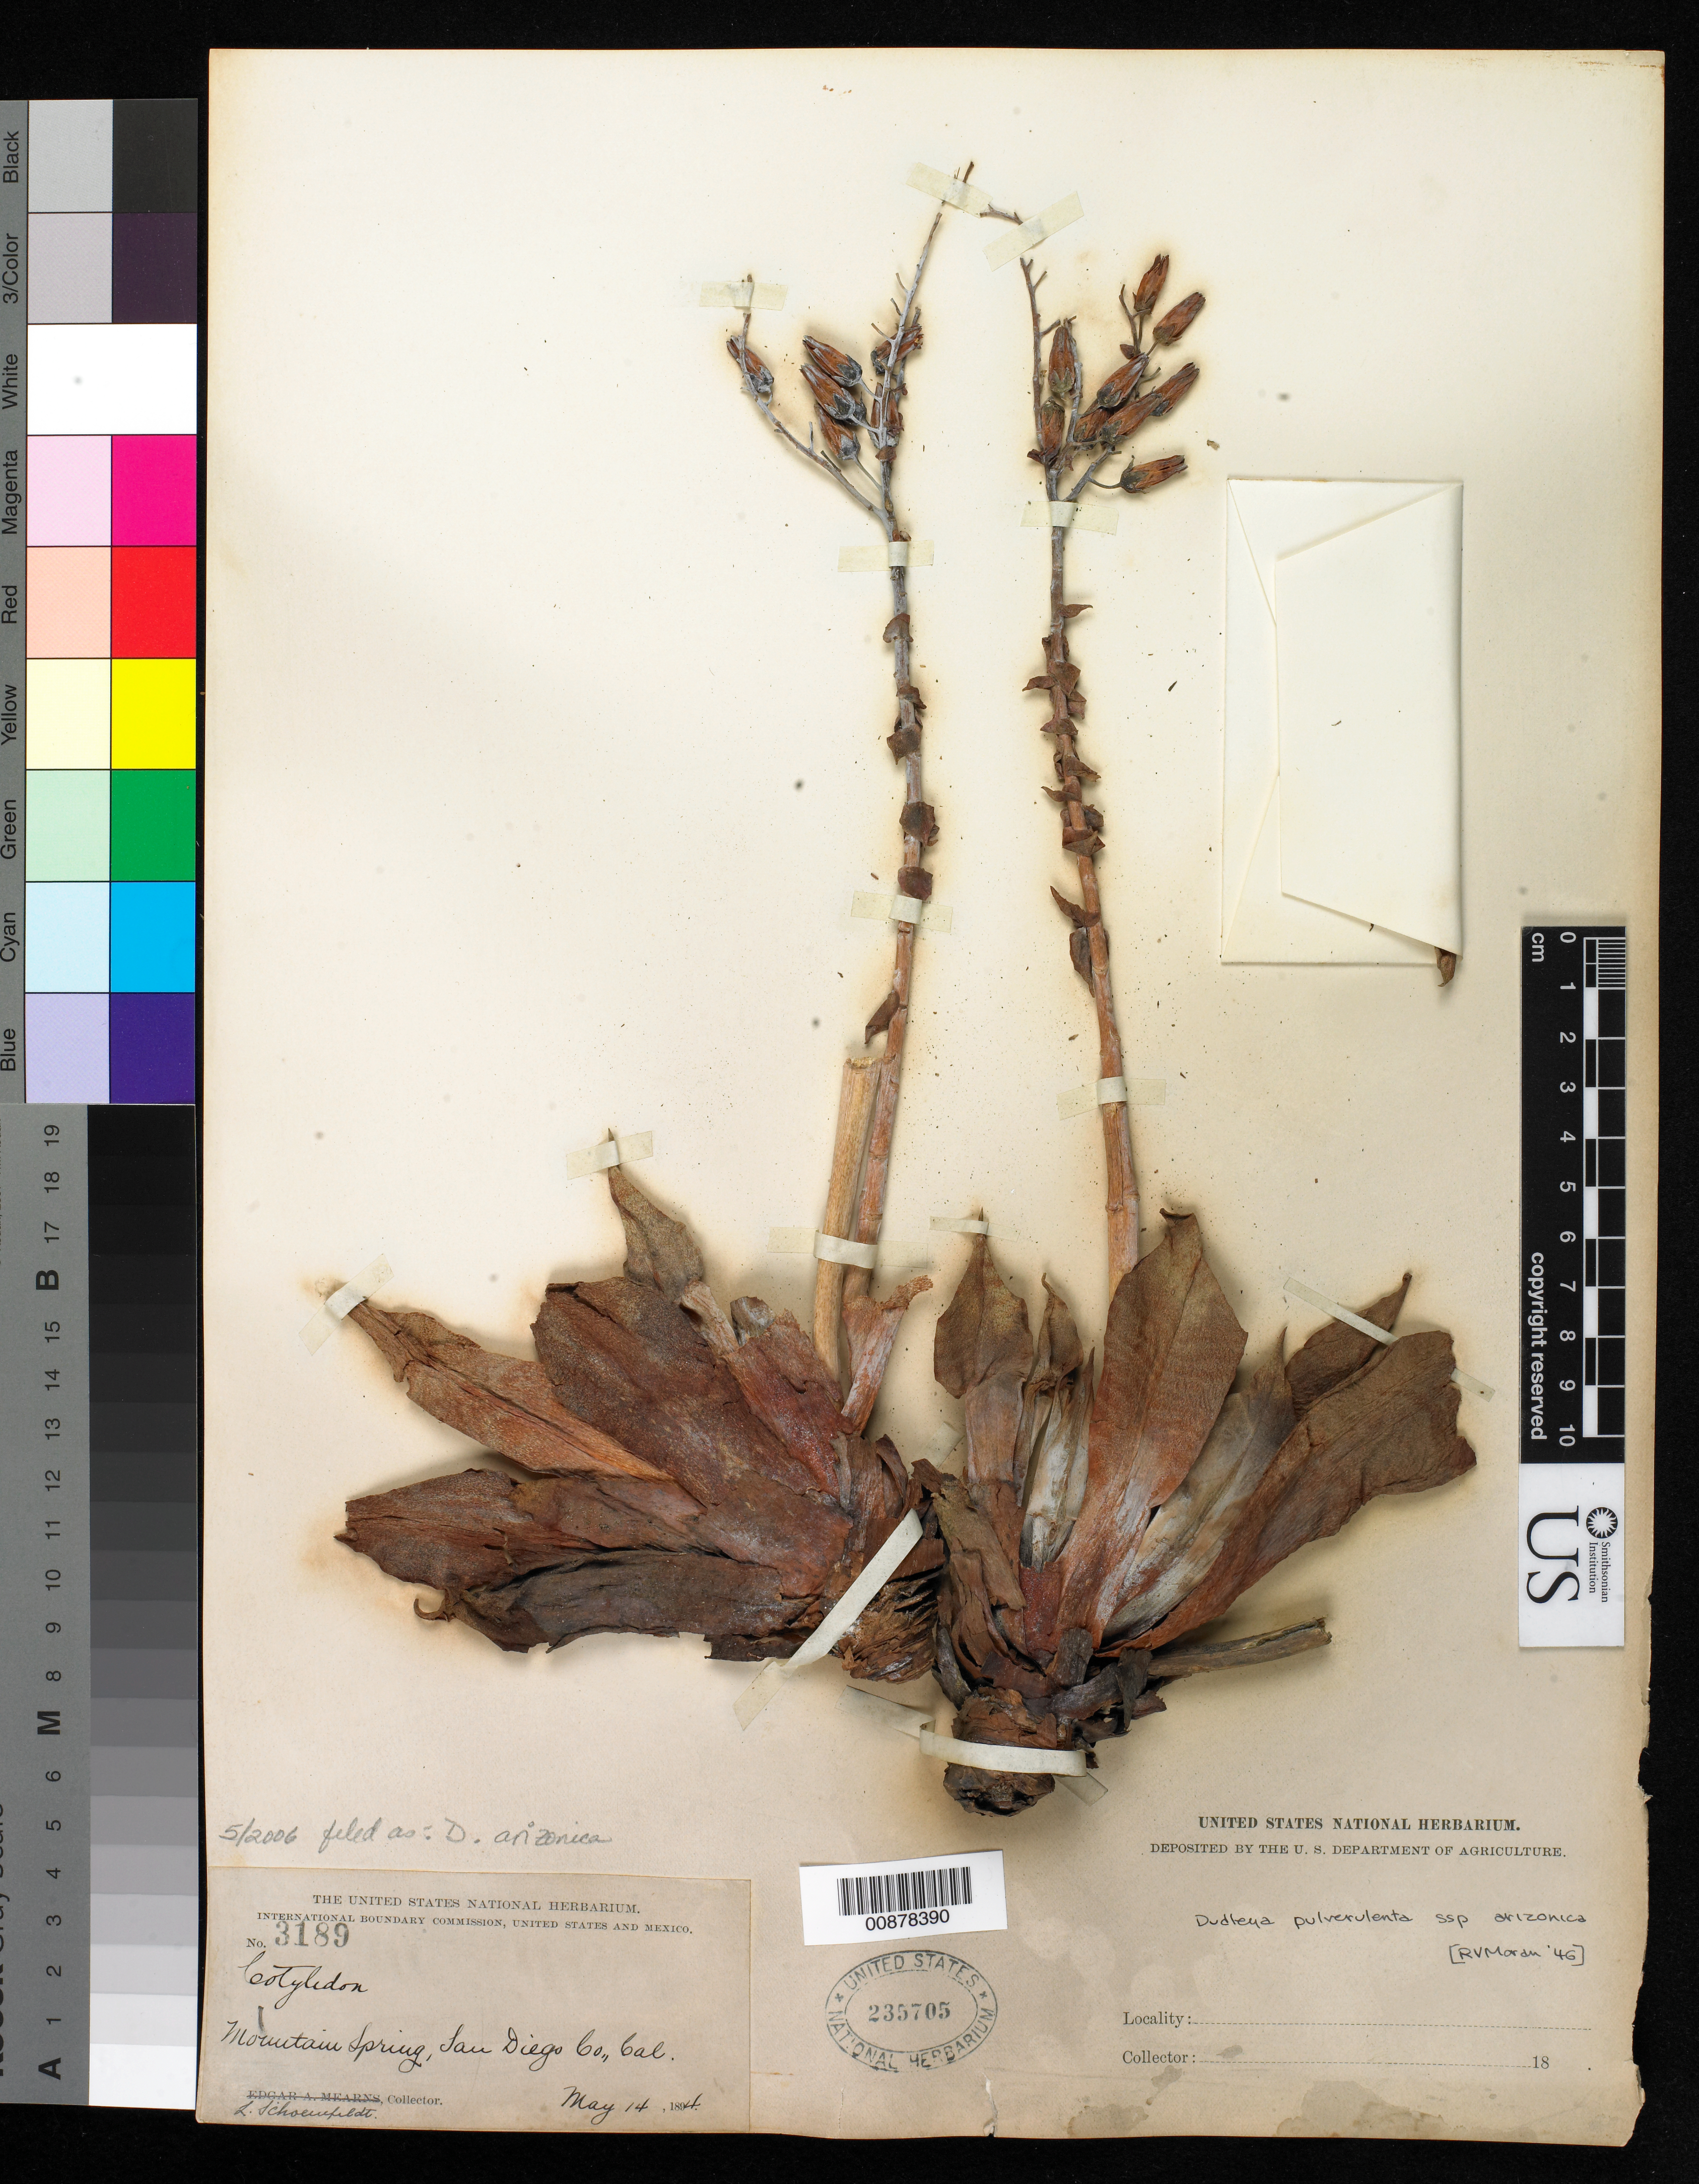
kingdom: Plantae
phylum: Tracheophyta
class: Magnoliopsida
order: Saxifragales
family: Crassulaceae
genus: Dudleya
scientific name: Dudleya arizonica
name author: Rose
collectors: L. Schoenfeldt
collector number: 3189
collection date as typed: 14 May 1894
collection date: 1894-05-14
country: United States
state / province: California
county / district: San Diego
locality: Mountain Spring, San Diego County, California.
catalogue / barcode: US 235705